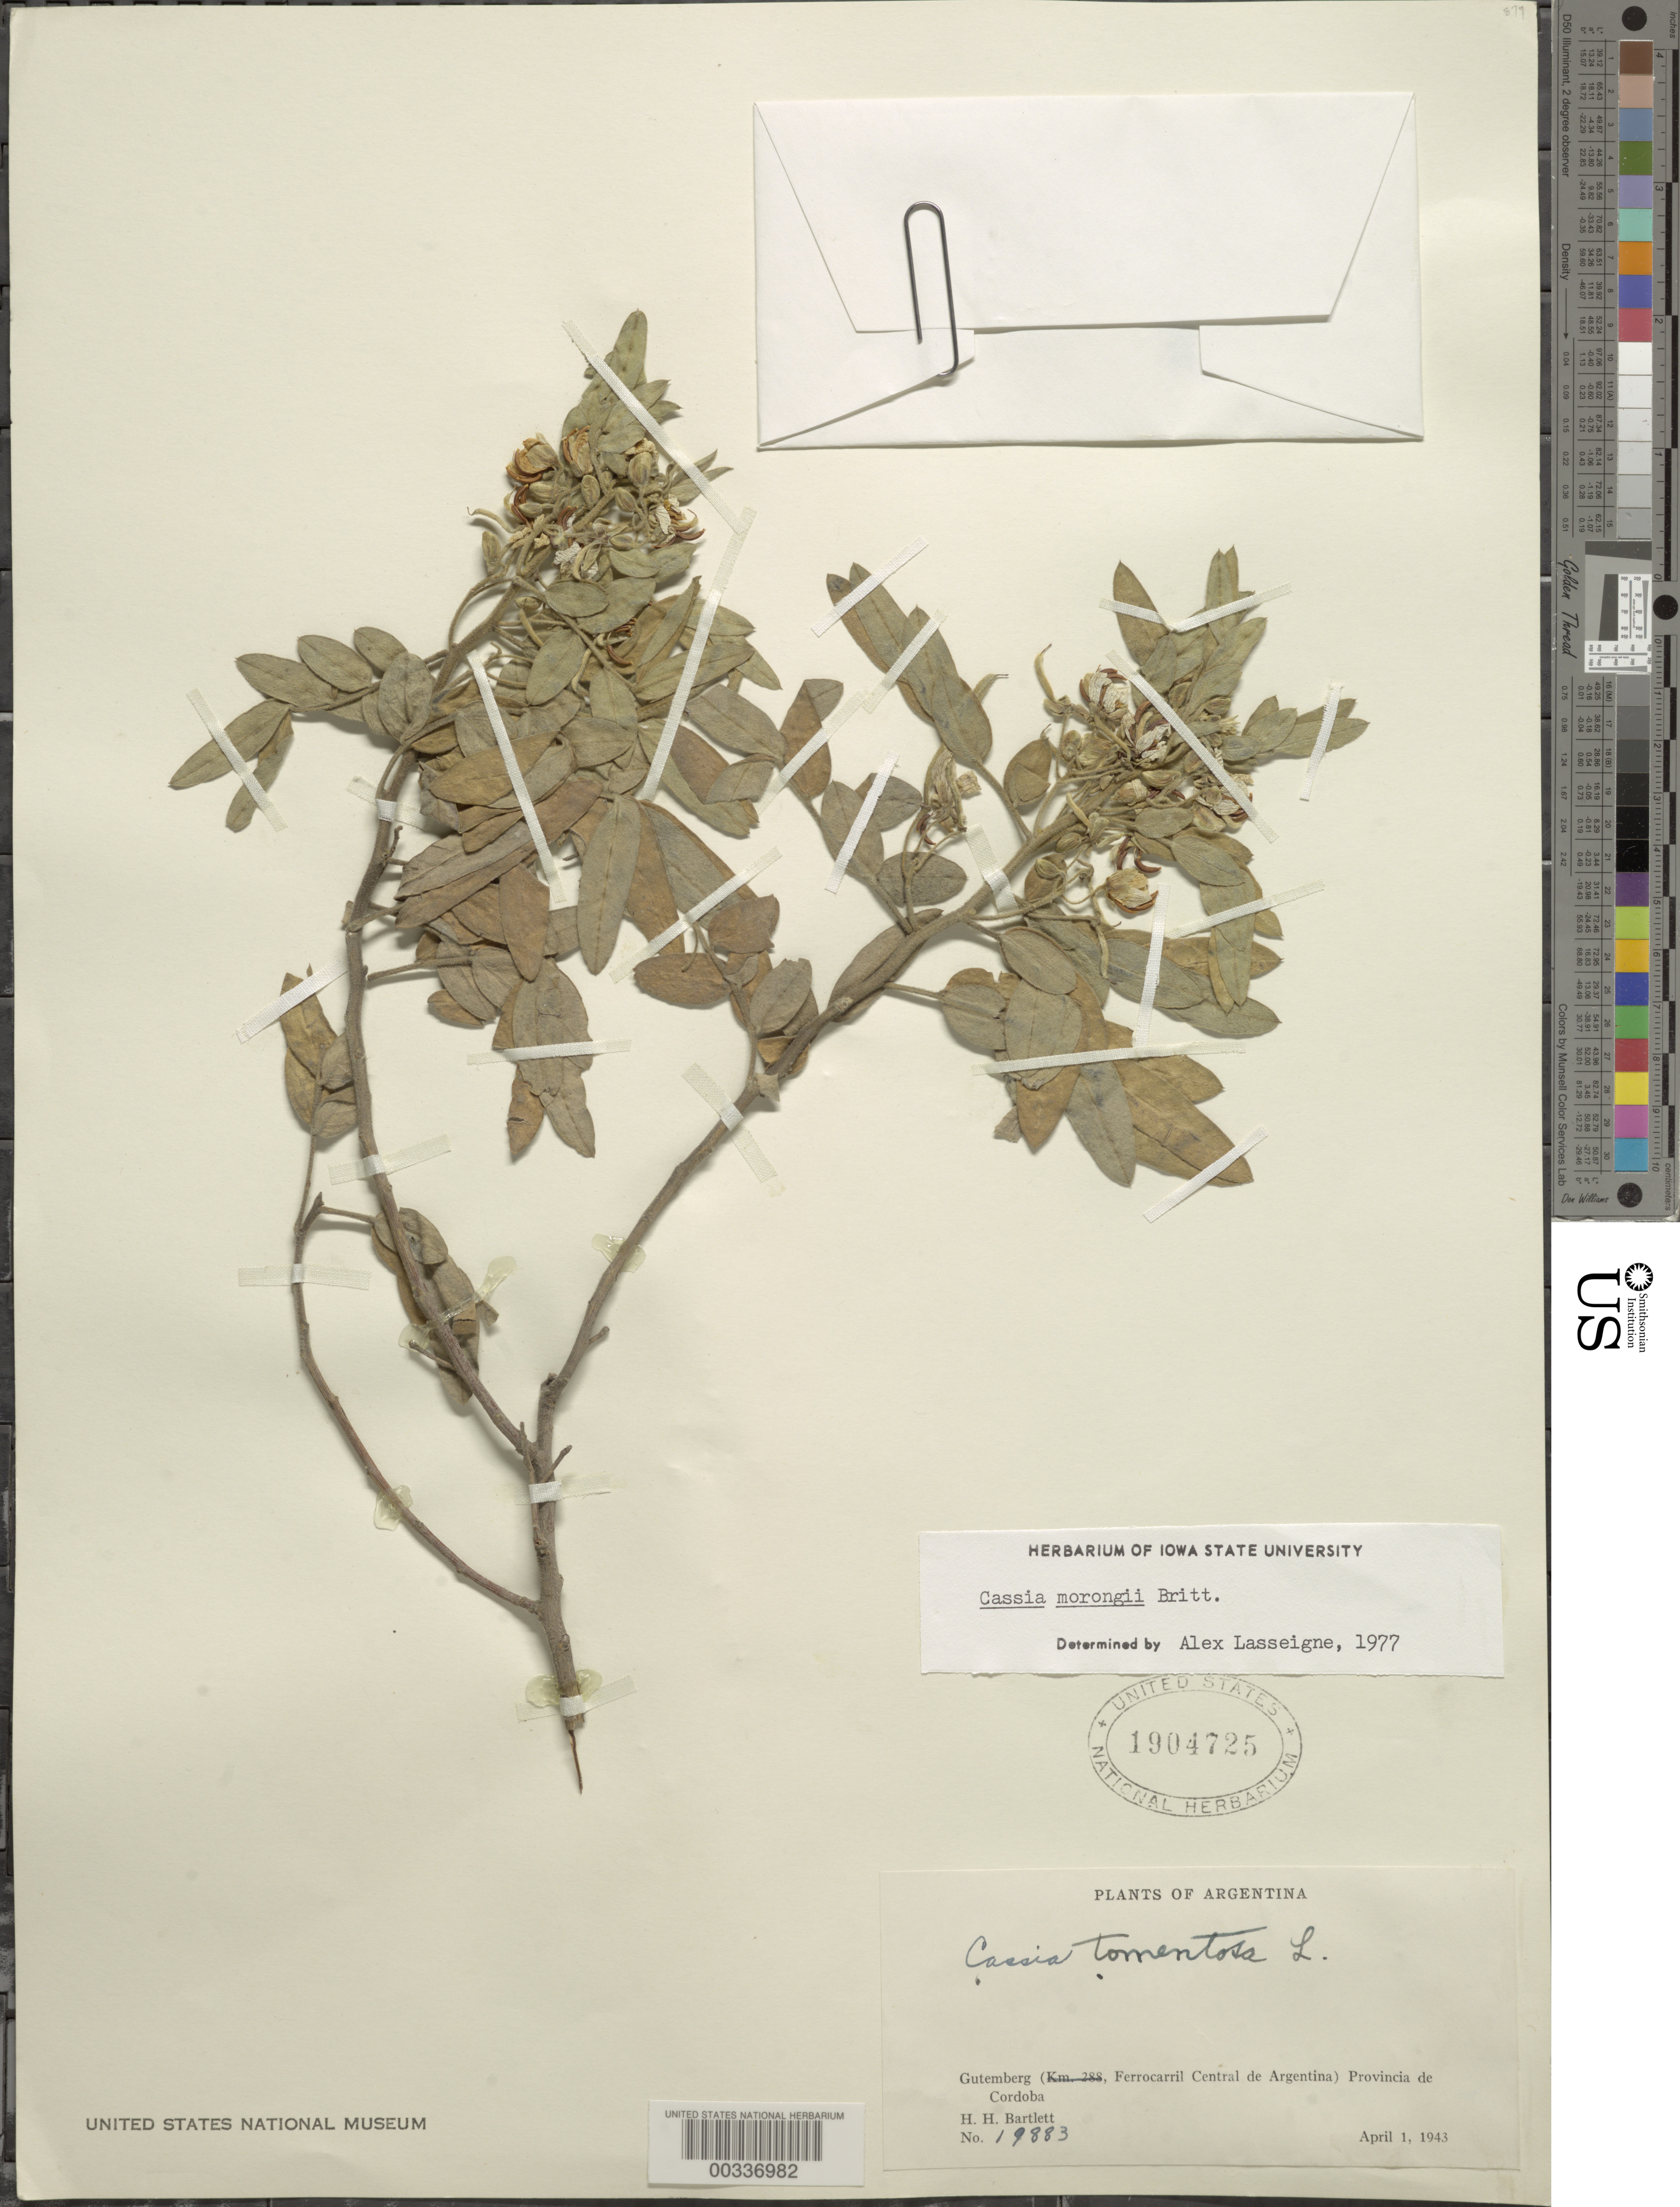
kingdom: Plantae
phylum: Tracheophyta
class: Magnoliopsida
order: Fabales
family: Fabaceae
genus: Senna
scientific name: Senna morongii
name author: (Britton) H.S. Irwin & Barneby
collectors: H. H. Bartlett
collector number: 19883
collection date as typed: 01 Apr 1943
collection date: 1943-04-01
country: Argentina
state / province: Córdoba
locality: Gutemberg (Ferrocarril Central de Argentina)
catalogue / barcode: US 1904725